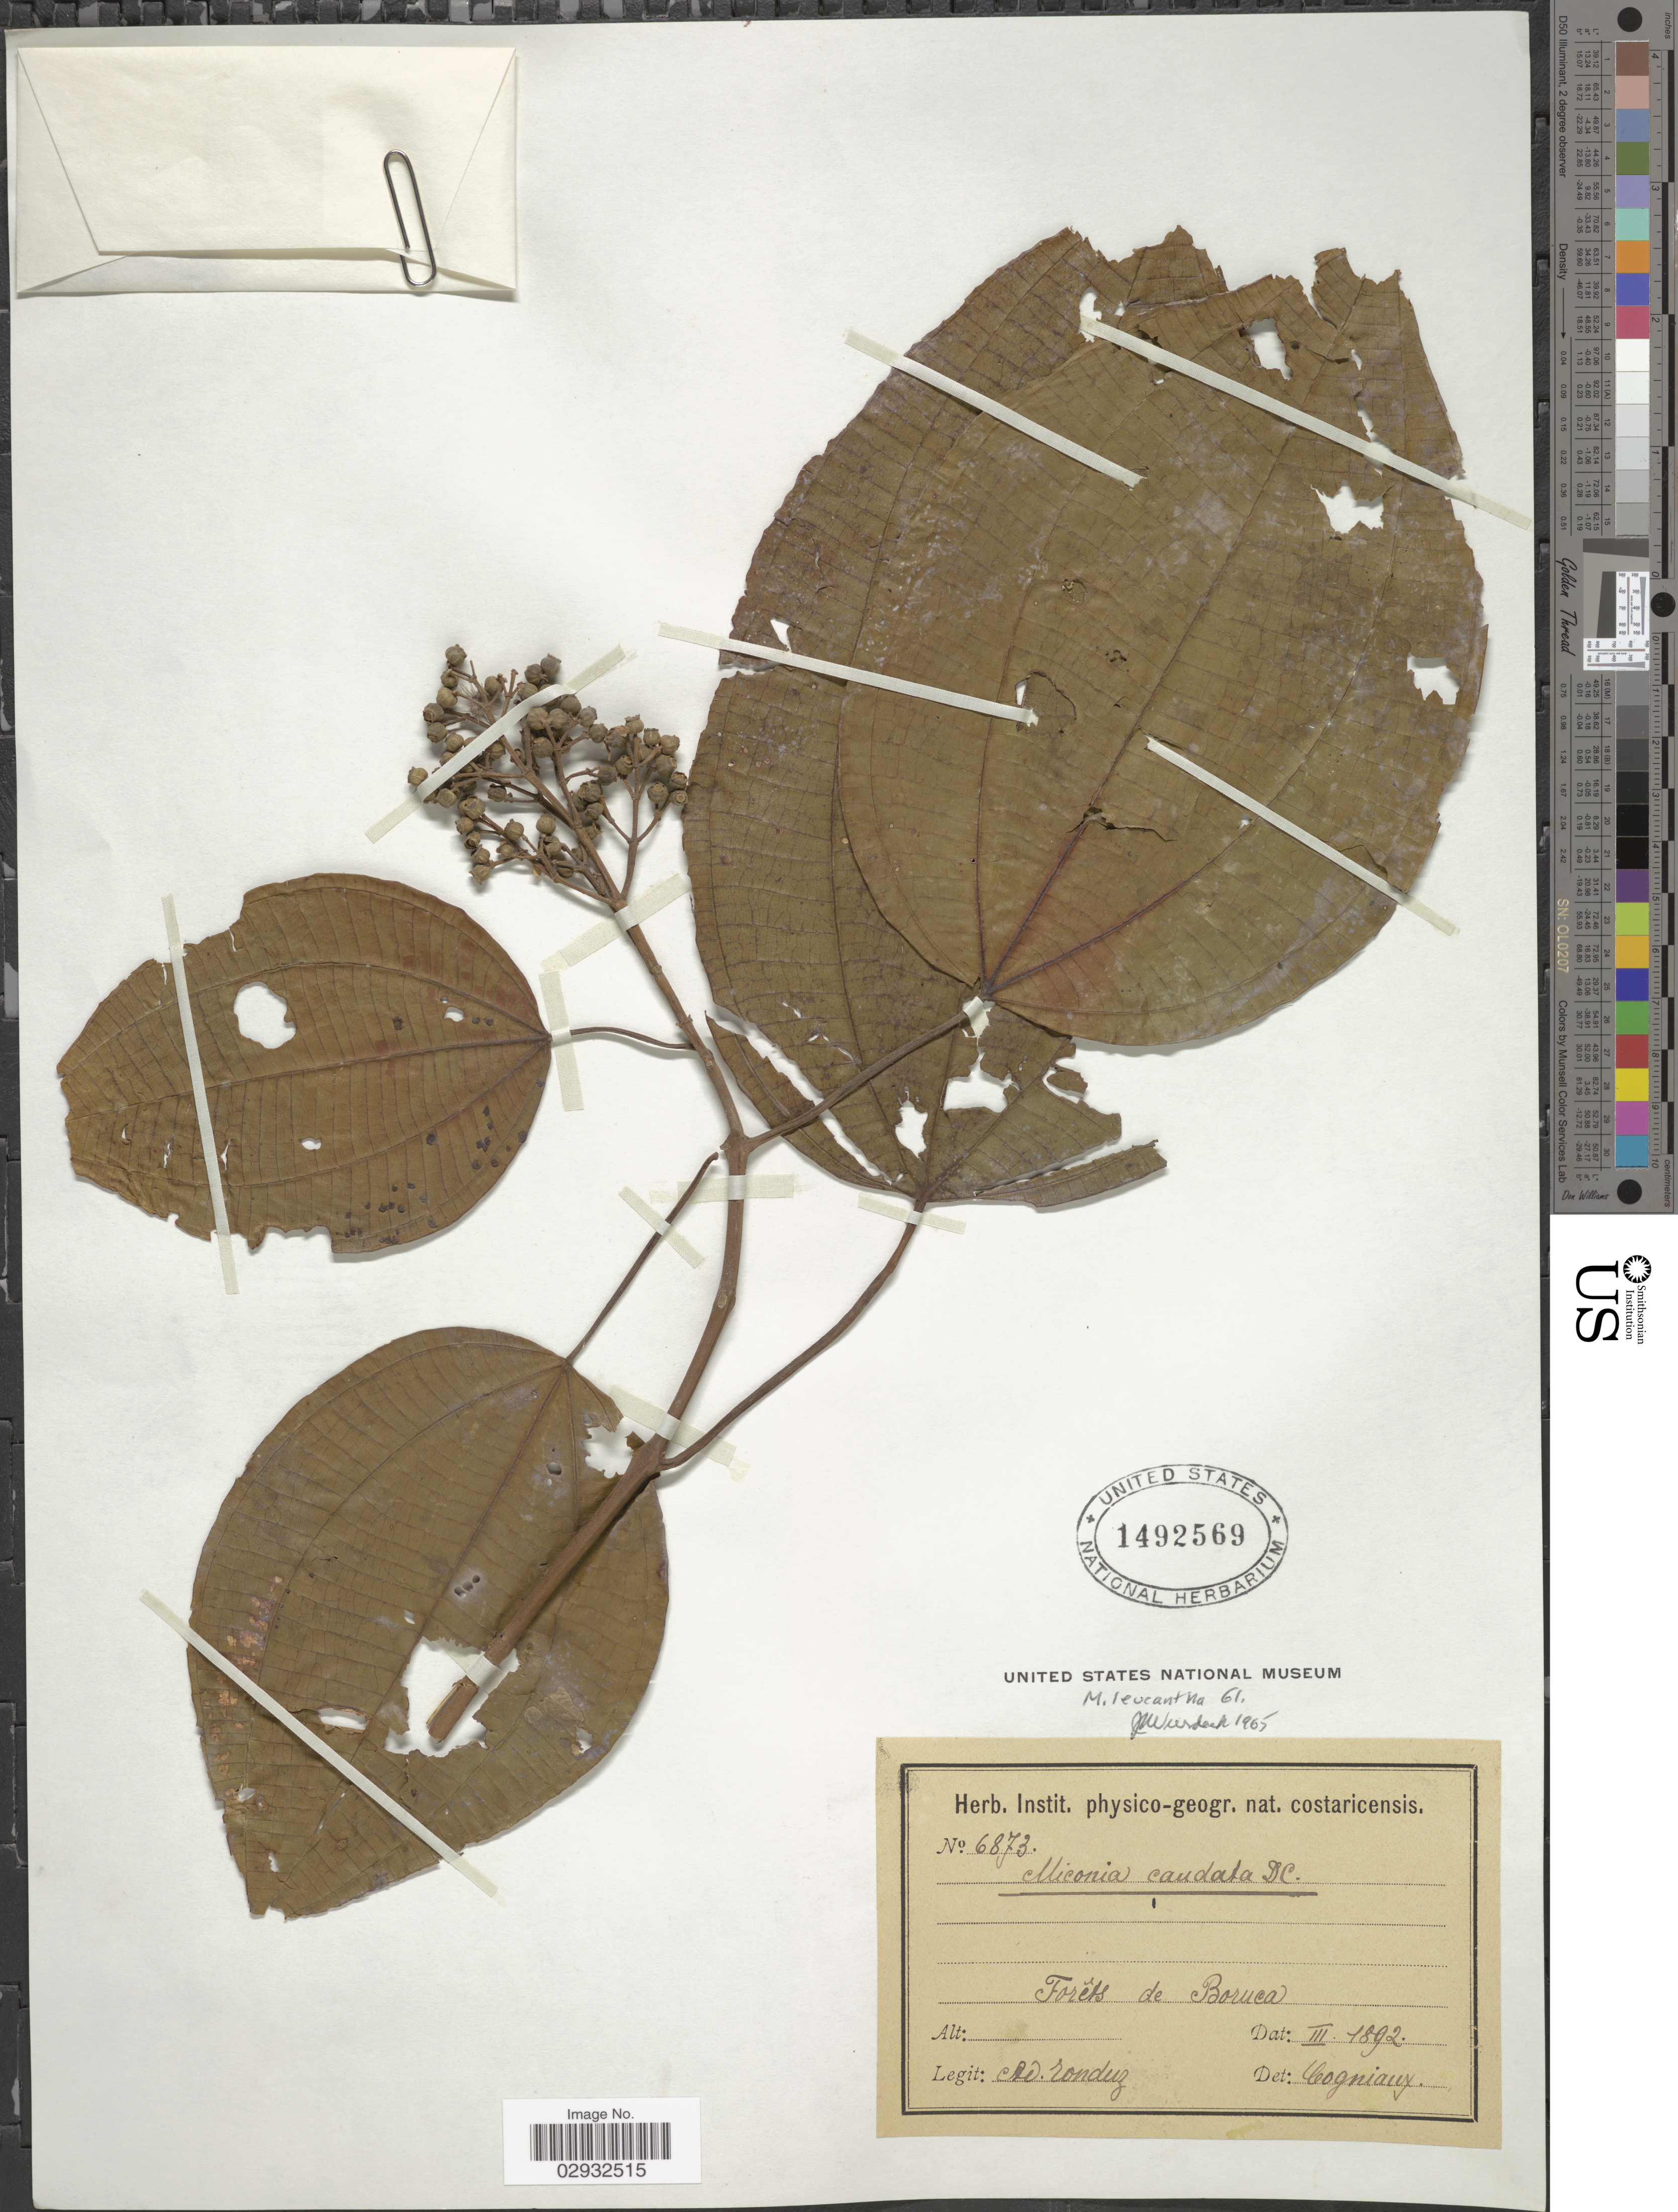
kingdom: Plantae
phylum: Tracheophyta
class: Magnoliopsida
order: Myrtales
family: Melastomataceae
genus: Miconia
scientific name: Miconia donaeana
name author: Naudin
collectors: A. Tonduz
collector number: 6873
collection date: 1892-03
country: Costa Rica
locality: Forêts de Boruca.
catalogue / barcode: US 1492569